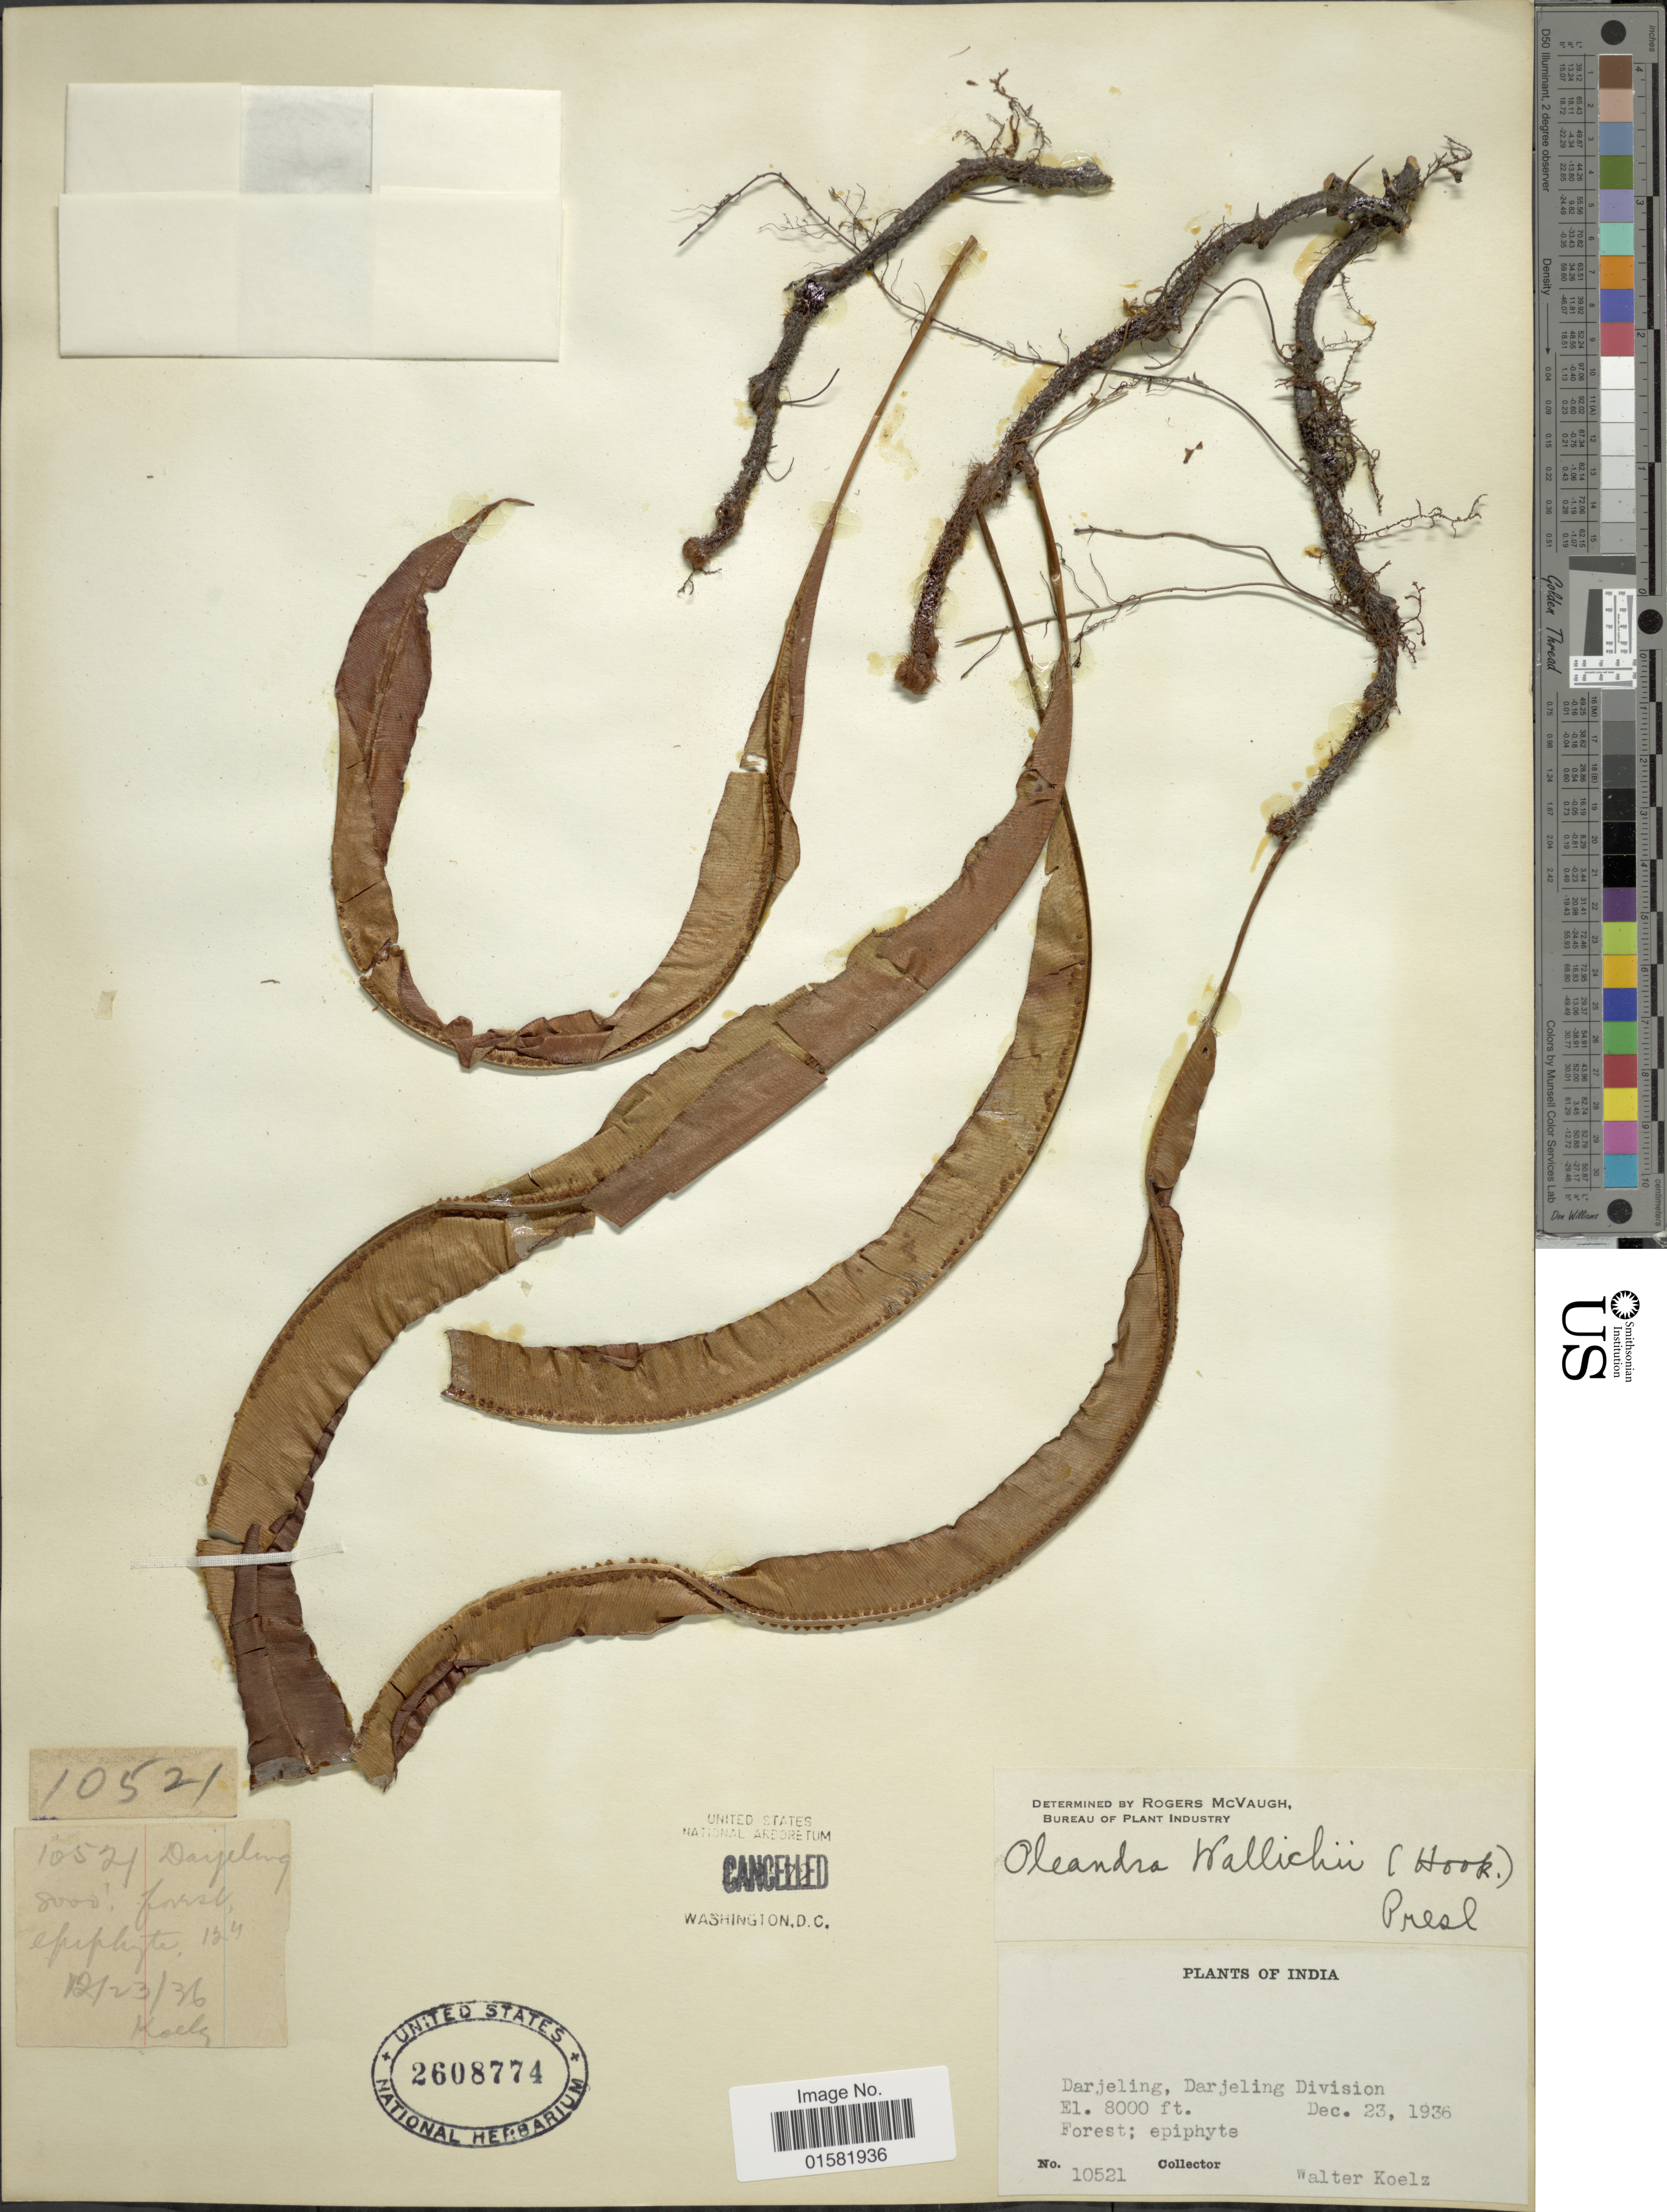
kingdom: Plantae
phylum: Tracheophyta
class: Polypodiopsida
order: Polypodiales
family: Oleandraceae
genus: Oleandra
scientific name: Oleandra wallichii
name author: (Hook.) C. Presl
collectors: W. N. Koelz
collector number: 10521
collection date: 1936-12-23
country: India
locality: India, Darjeling, Darjeling Division.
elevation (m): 2438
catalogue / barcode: US 2608774